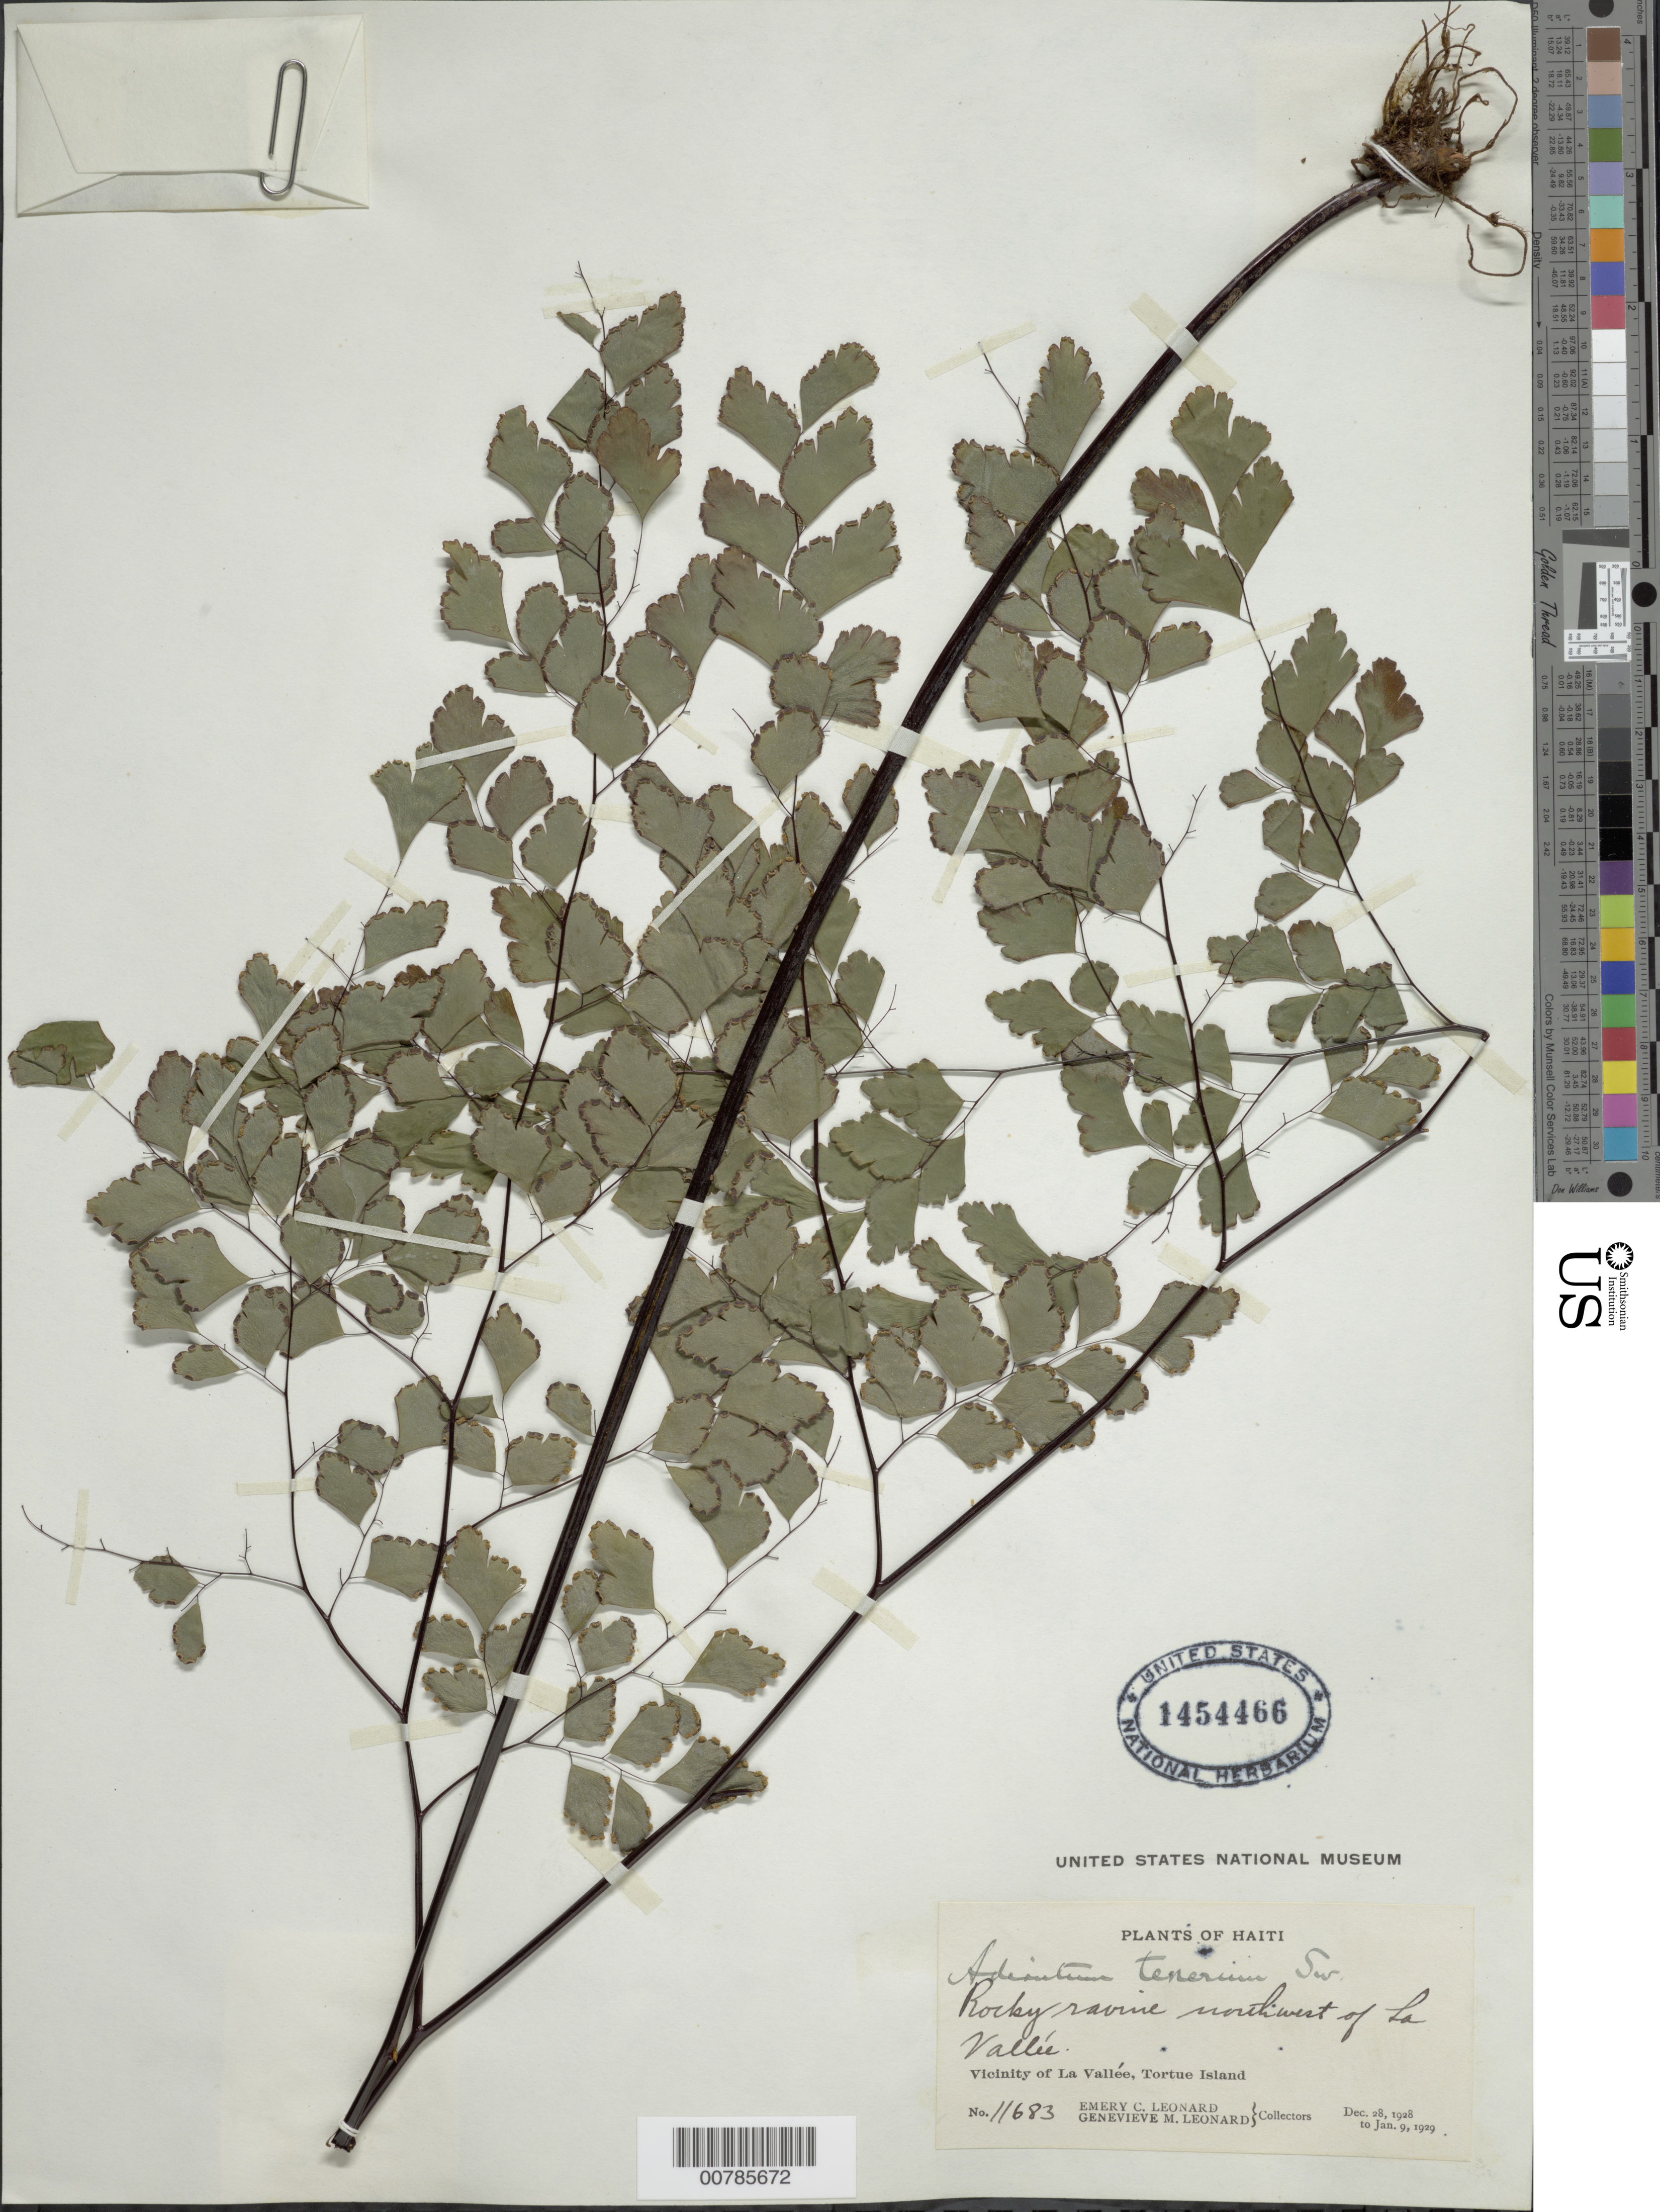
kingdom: Plantae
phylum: Tracheophyta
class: Polypodiopsida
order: Polypodiales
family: Pteridaceae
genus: Adiantum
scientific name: Adiantum tenerum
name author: Sw.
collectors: E. C. Leonard & G. M. Leonard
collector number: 11683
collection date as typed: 28 Dec 1929 to 09 Jan 1929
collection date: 1929-01-09/1929-12-28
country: Haiti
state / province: Nord-Óuest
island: Île de la Tortue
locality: Tortue Island, NE of La Vallée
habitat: Rocky ravine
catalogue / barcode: US 1454466